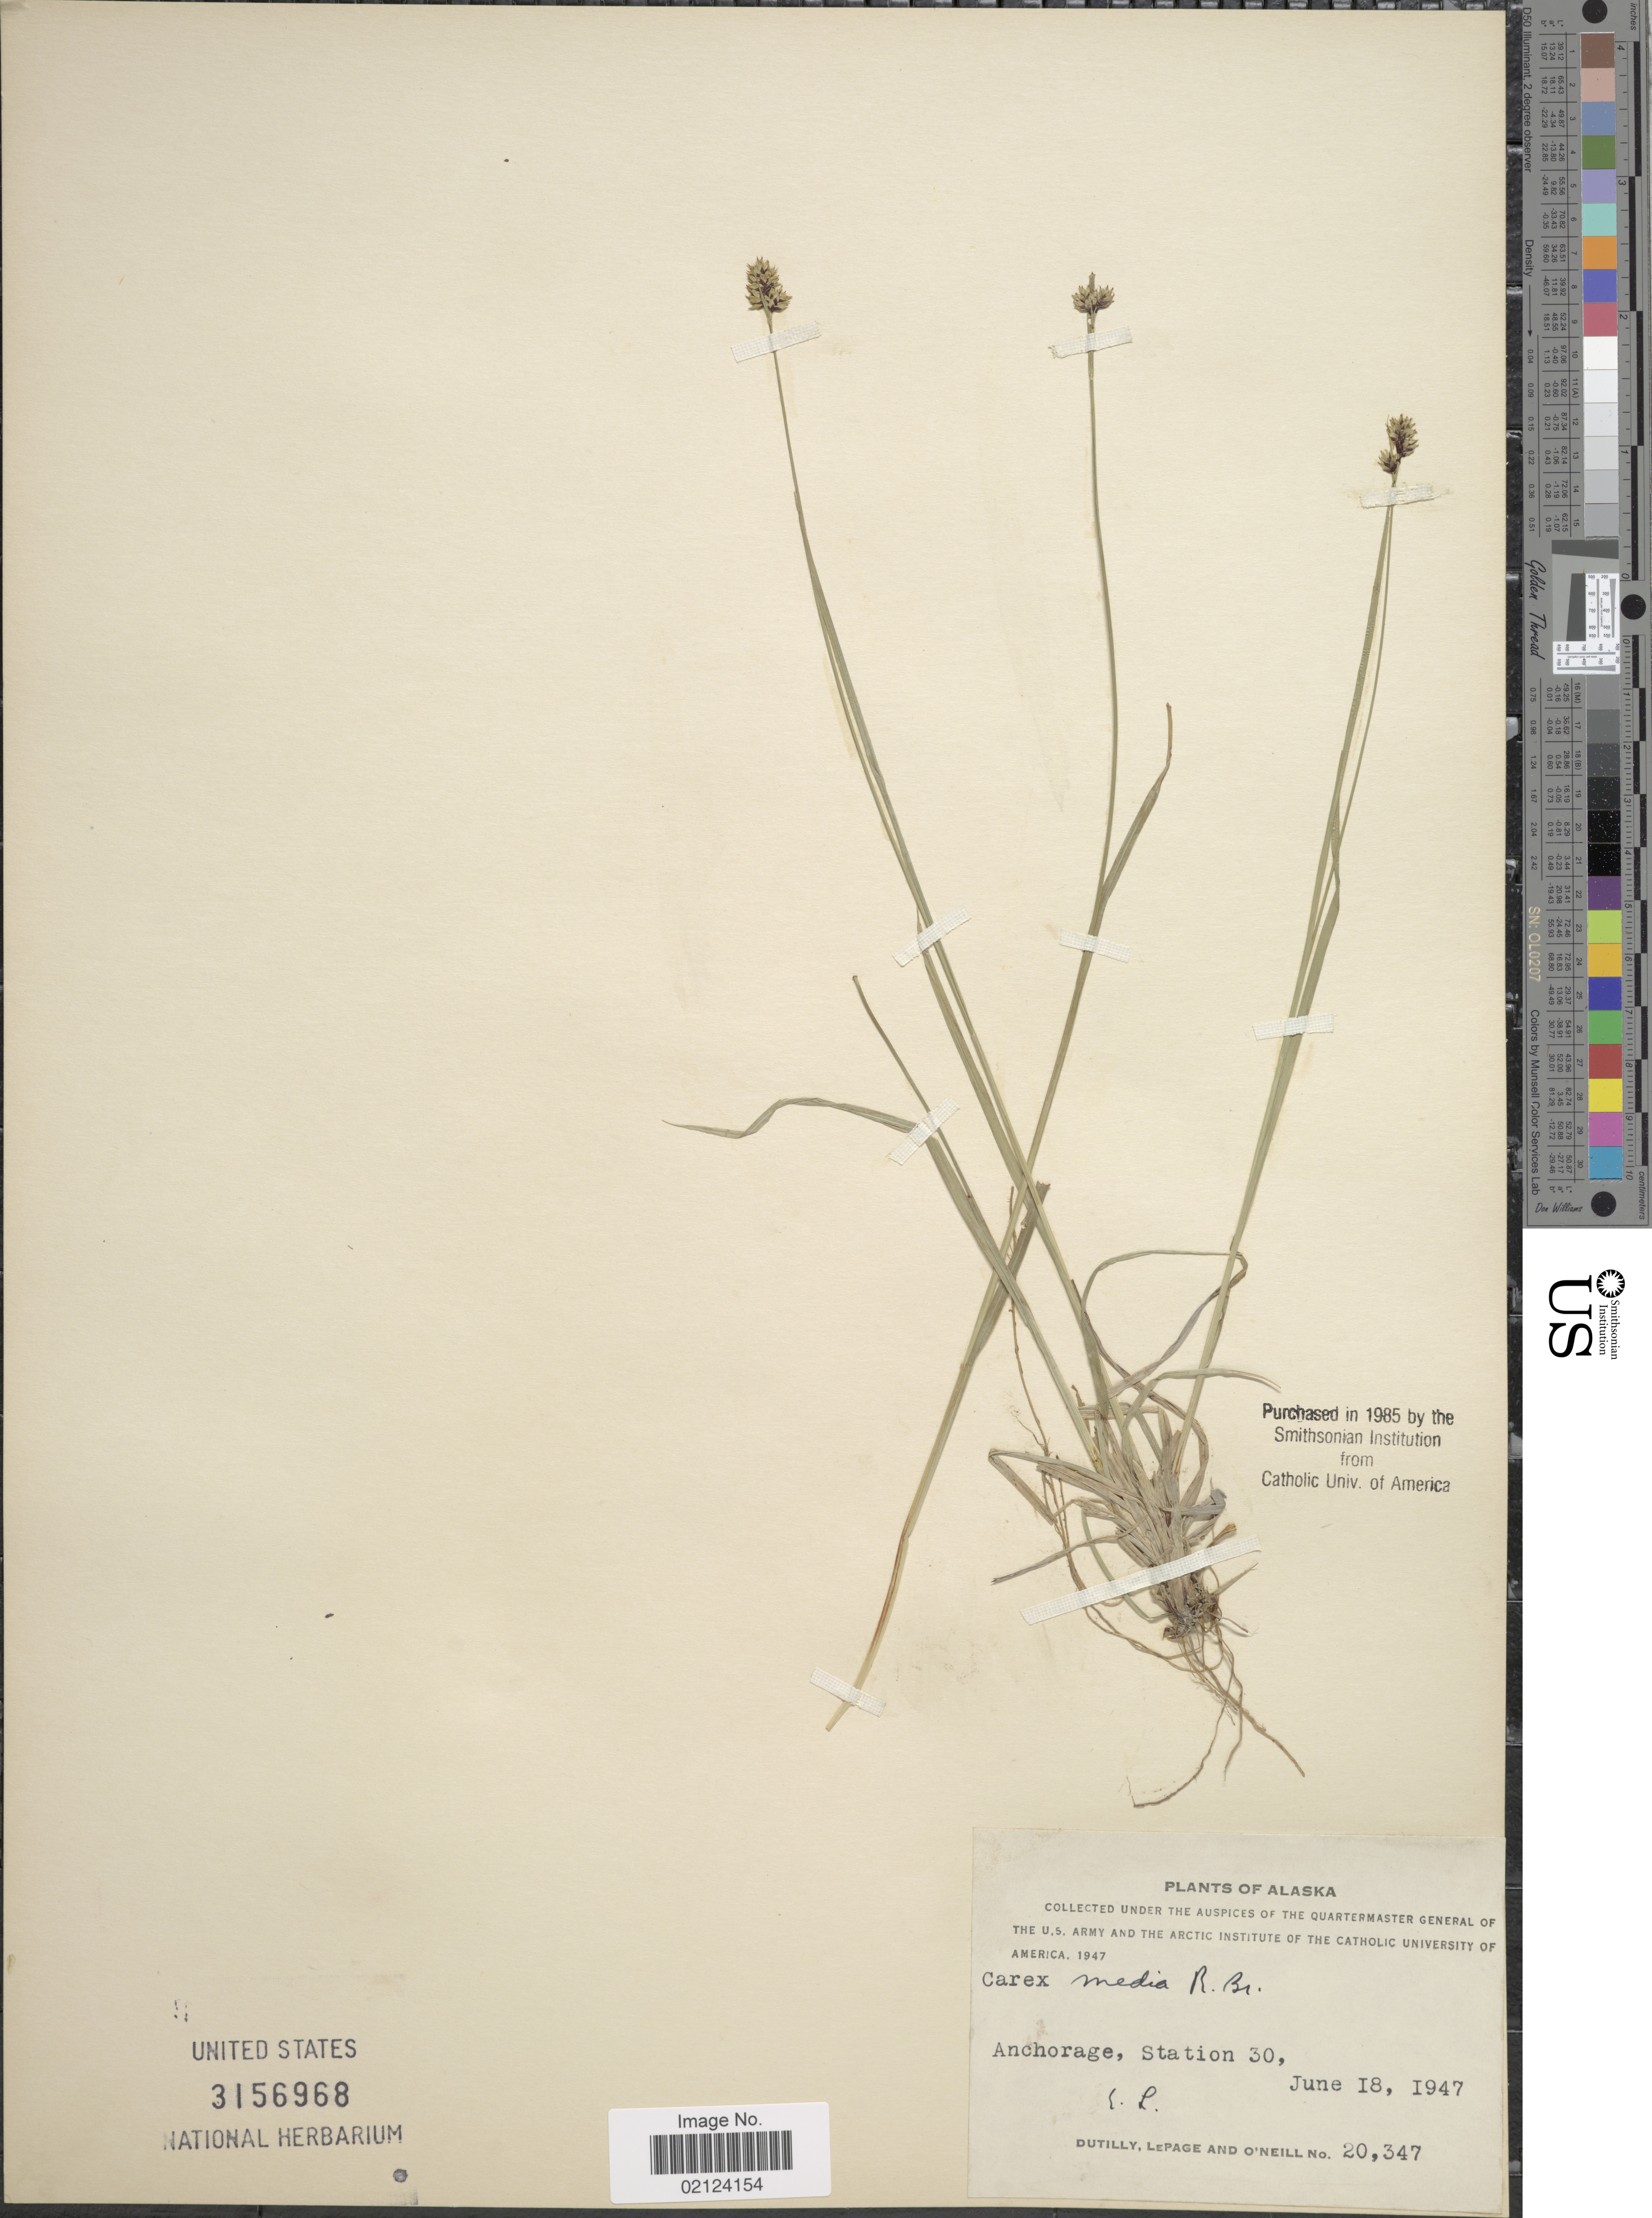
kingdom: Plantae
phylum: Tracheophyta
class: Liliopsida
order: Poales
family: Cyperaceae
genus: Carex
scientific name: Carex media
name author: R. Br.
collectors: -. Dutilly, -. LePage & O' Neill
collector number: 20347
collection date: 1947-06-18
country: United States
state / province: Alaska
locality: Anchorage, Station 30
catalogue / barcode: US 3156968